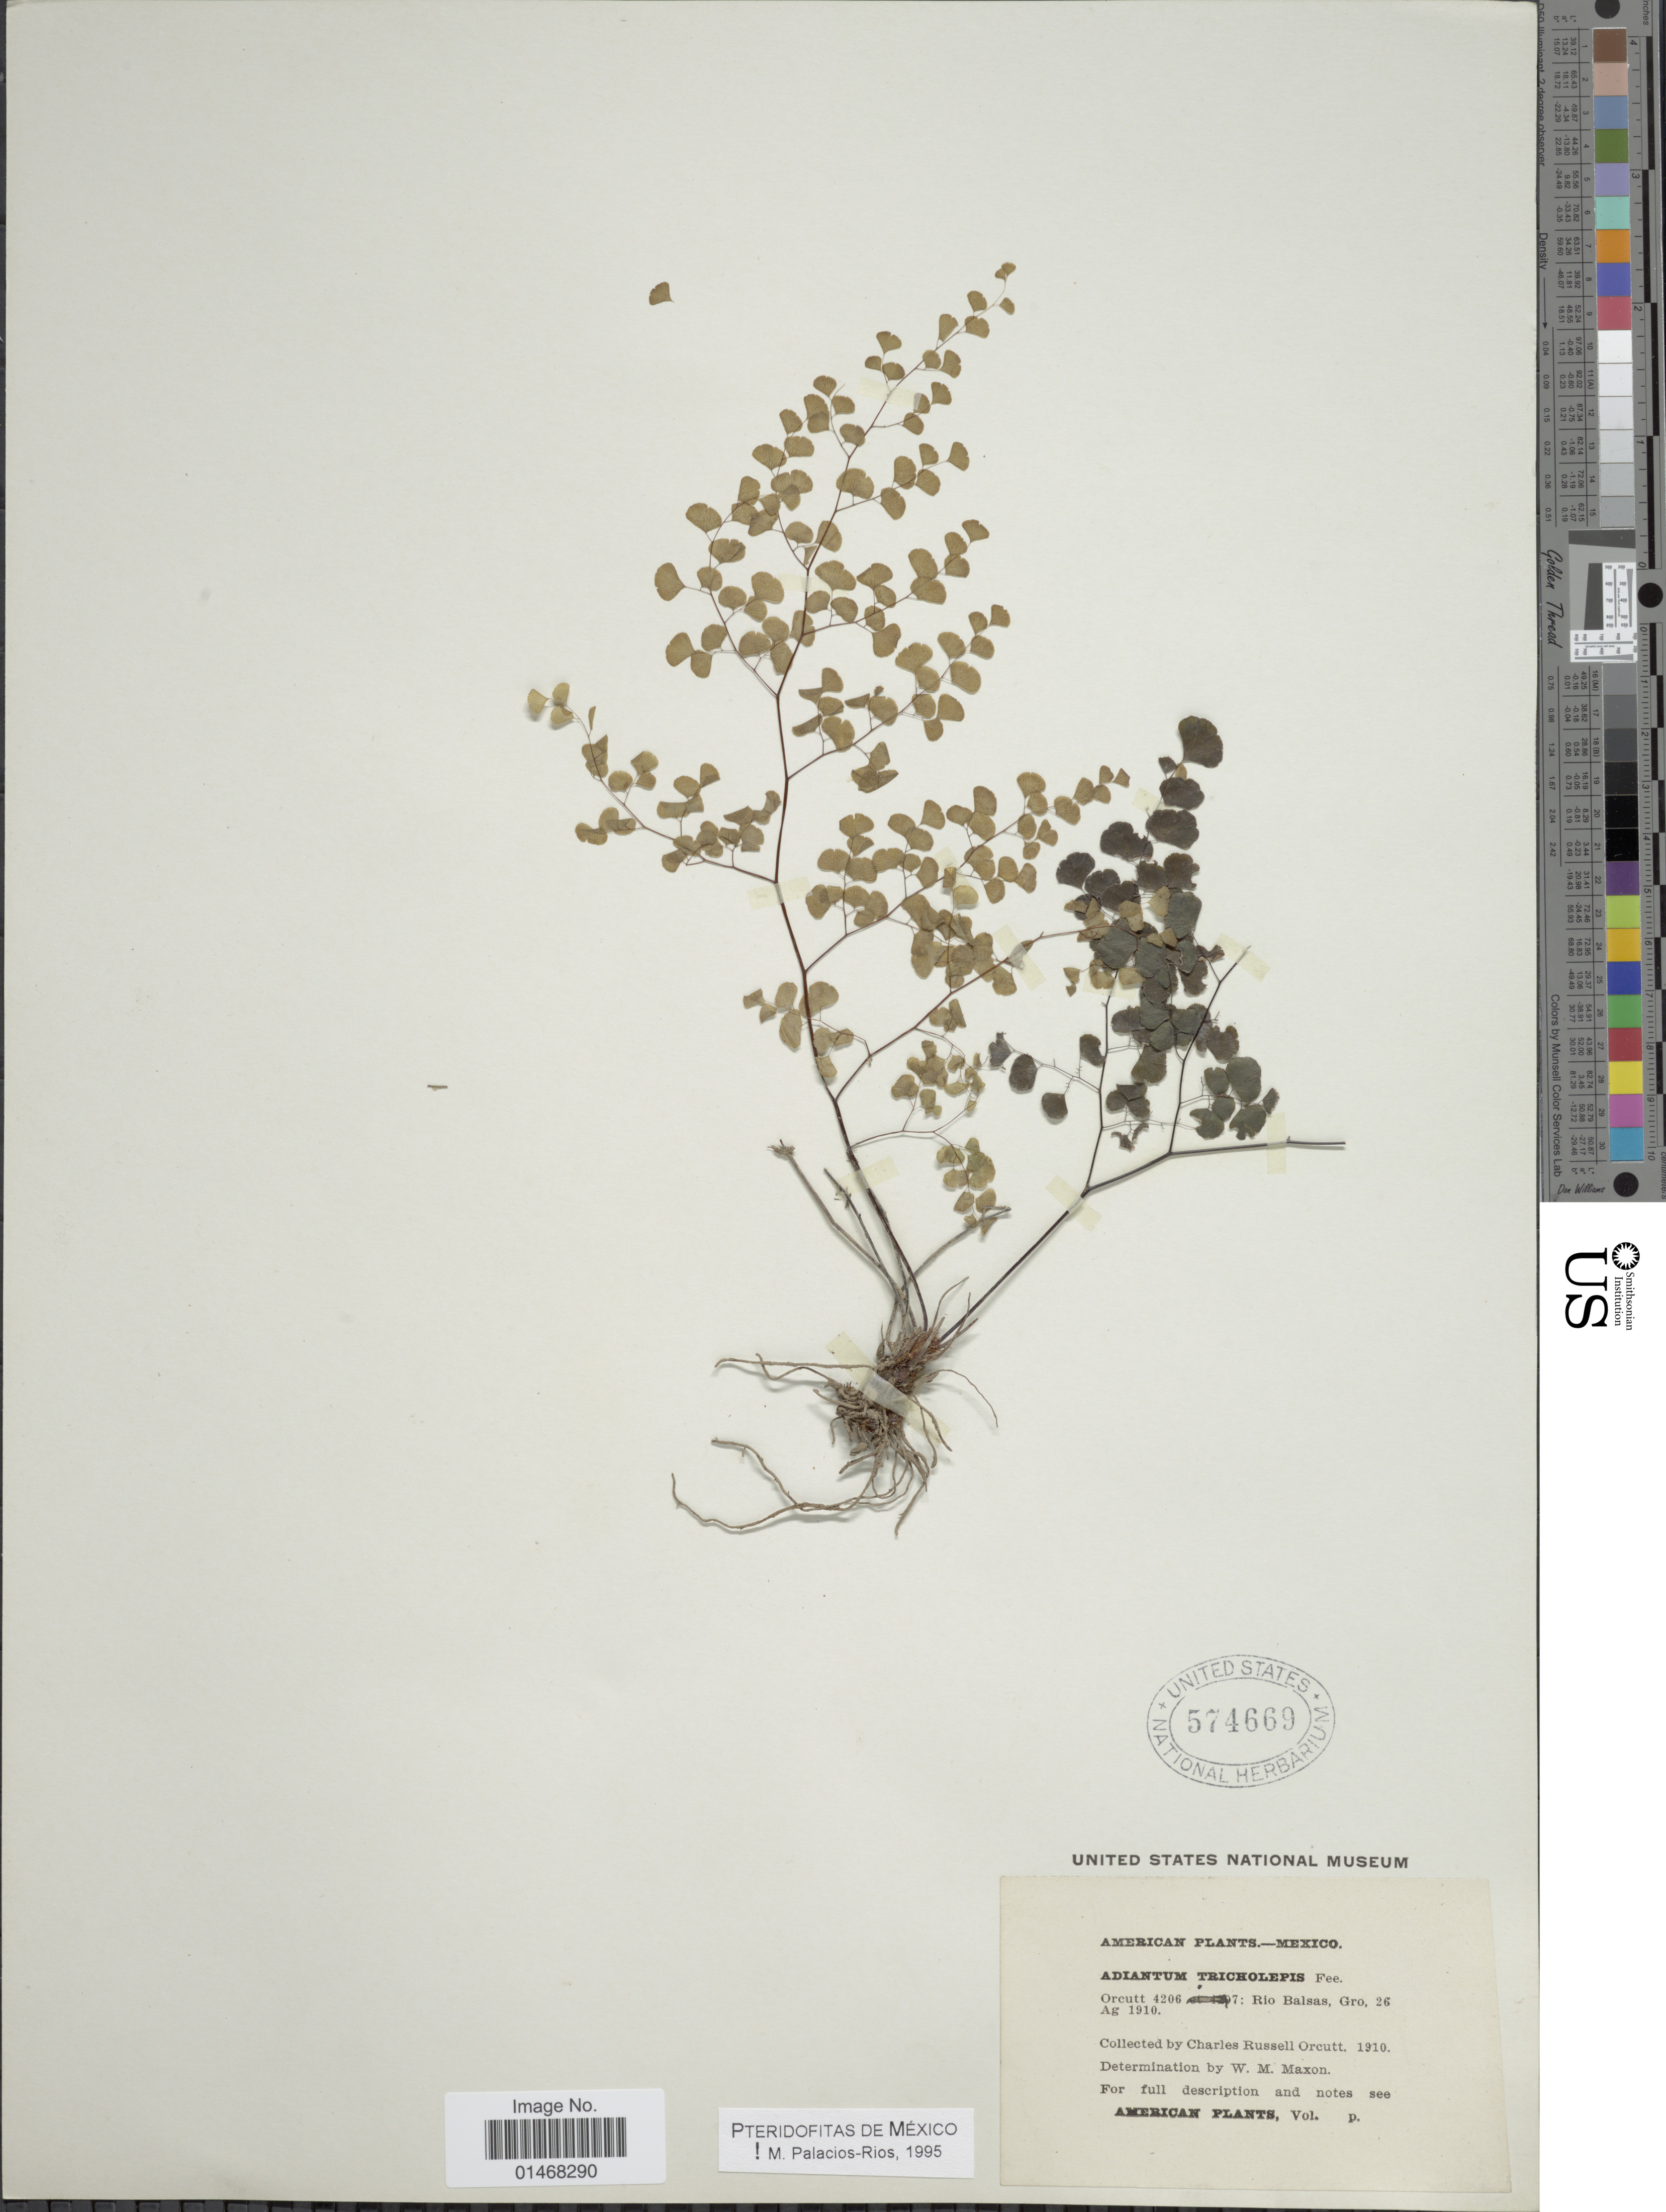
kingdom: Plantae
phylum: Tracheophyta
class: Polypodiopsida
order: Polypodiales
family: Pteridaceae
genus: Adiantum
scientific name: Adiantum tricholepis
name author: Fée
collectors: C. R. Orcutt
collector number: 4206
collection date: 1910-08-26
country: Mexico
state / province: Guerrero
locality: Rio Balsas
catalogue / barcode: US 574669